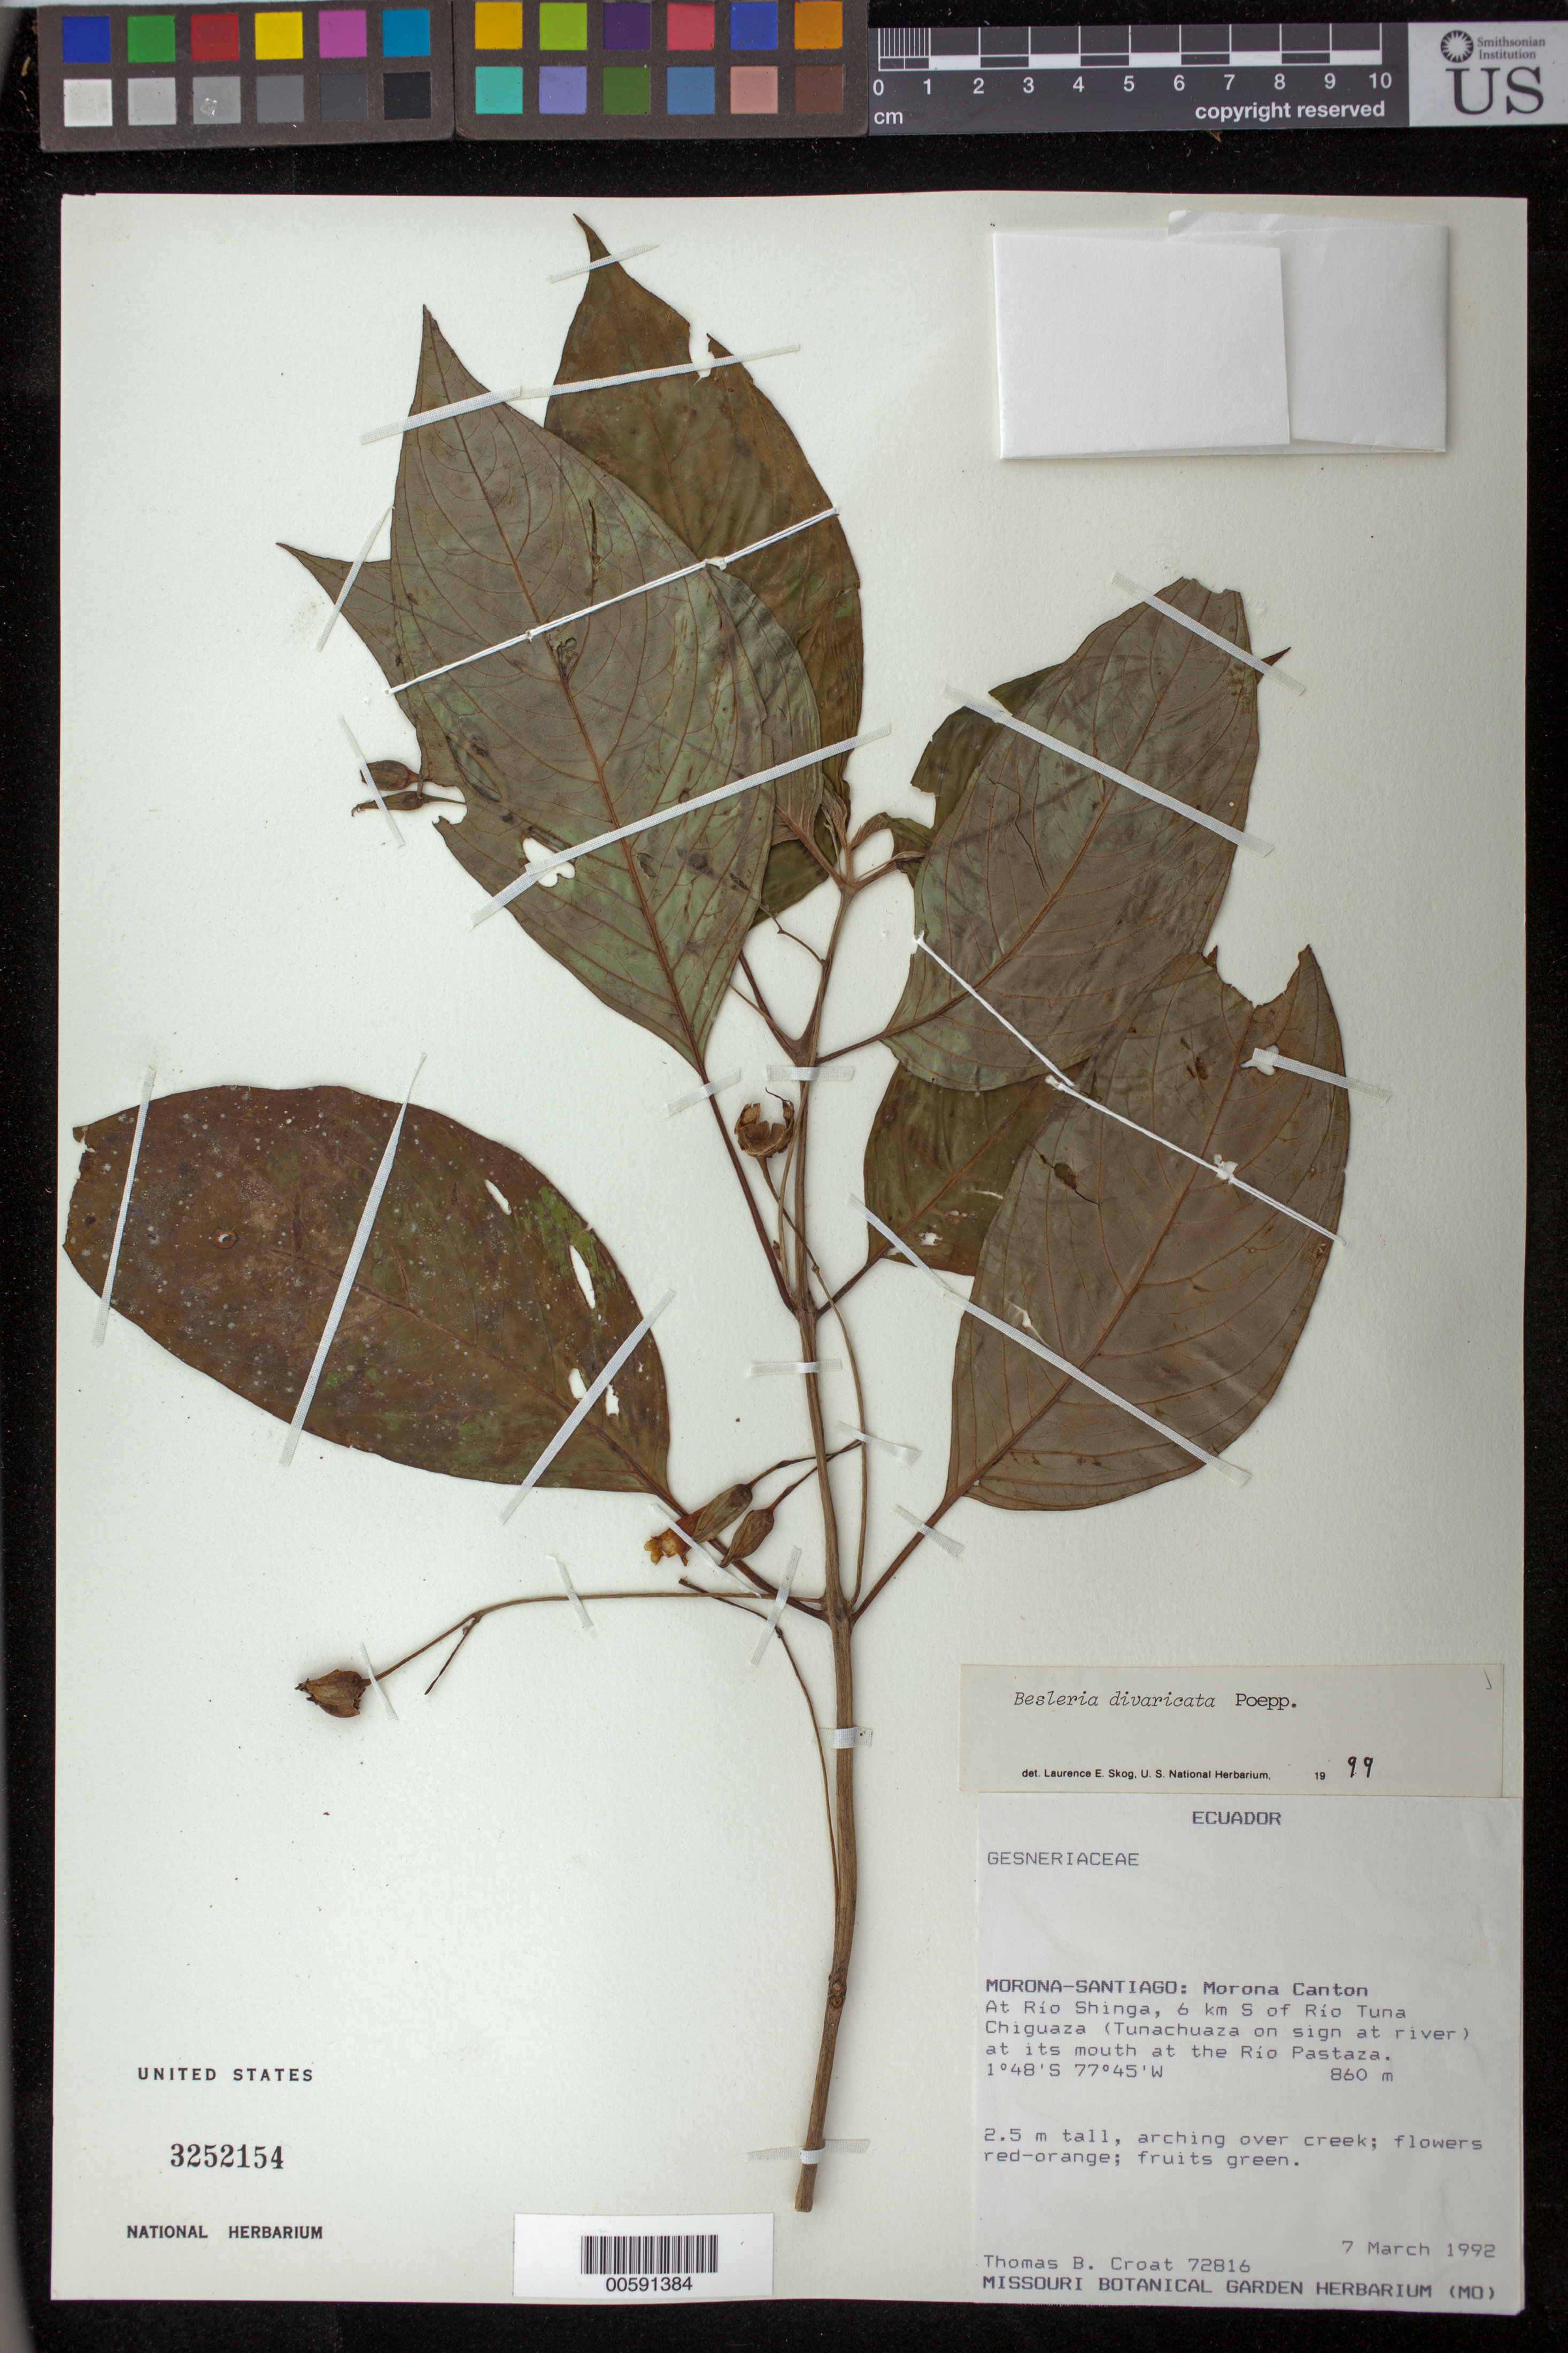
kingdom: Plantae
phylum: Tracheophyta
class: Magnoliopsida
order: Lamiales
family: Gesneriaceae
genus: Besleria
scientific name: Besleria divaricata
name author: Poepp.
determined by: Skog, Laurence E.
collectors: T. B. Croat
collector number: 72816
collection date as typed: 07 Mar 1992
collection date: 1992-03-07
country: Ecuador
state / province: Morona-Santiago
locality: Morona Canton; at Río Shinga, 6 km S of Río Tuna Chiguaza (Tunachuaza on sign at river) at its mouth at the Río Pastaza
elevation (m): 860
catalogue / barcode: US 3252154